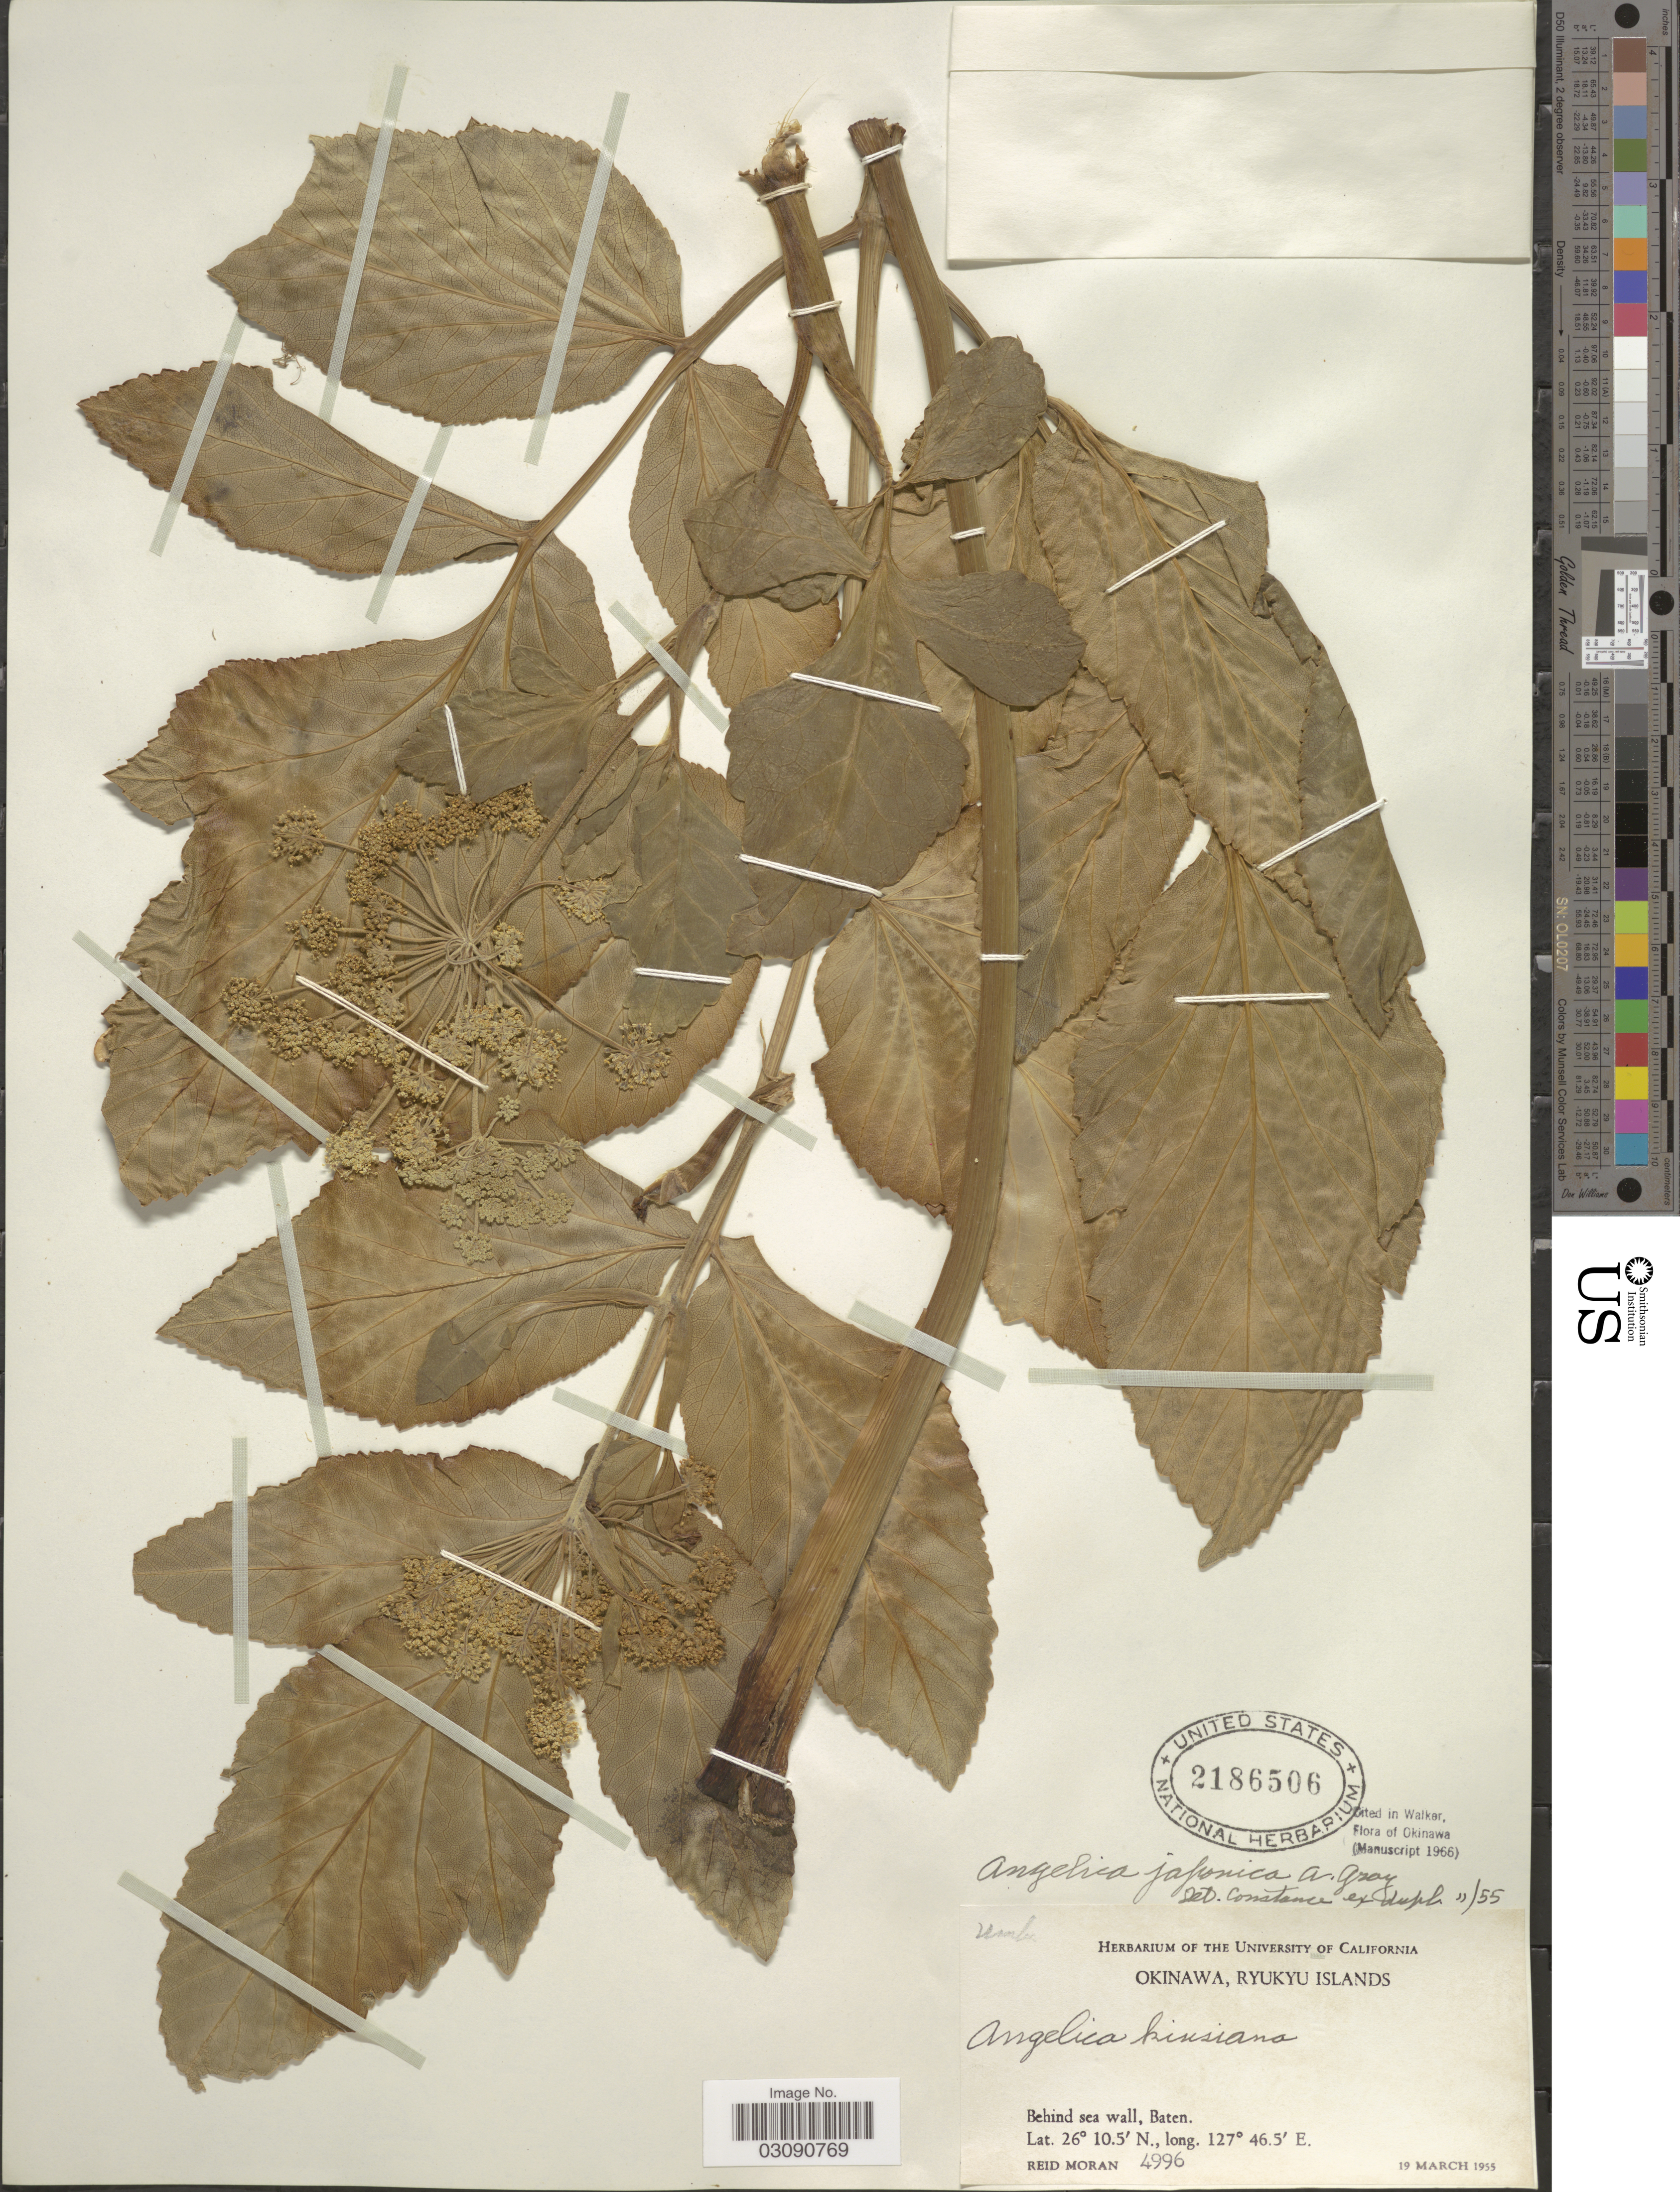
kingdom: Plantae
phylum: Tracheophyta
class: Magnoliopsida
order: Apiales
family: Apiaceae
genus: Angelica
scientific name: Angelica japonica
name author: A. Gray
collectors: R. Moran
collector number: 4996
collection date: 1955-03-19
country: Japan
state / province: Okinawa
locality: Ryukyu Islands, Behind sea wall, Baten.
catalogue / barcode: US 2186506